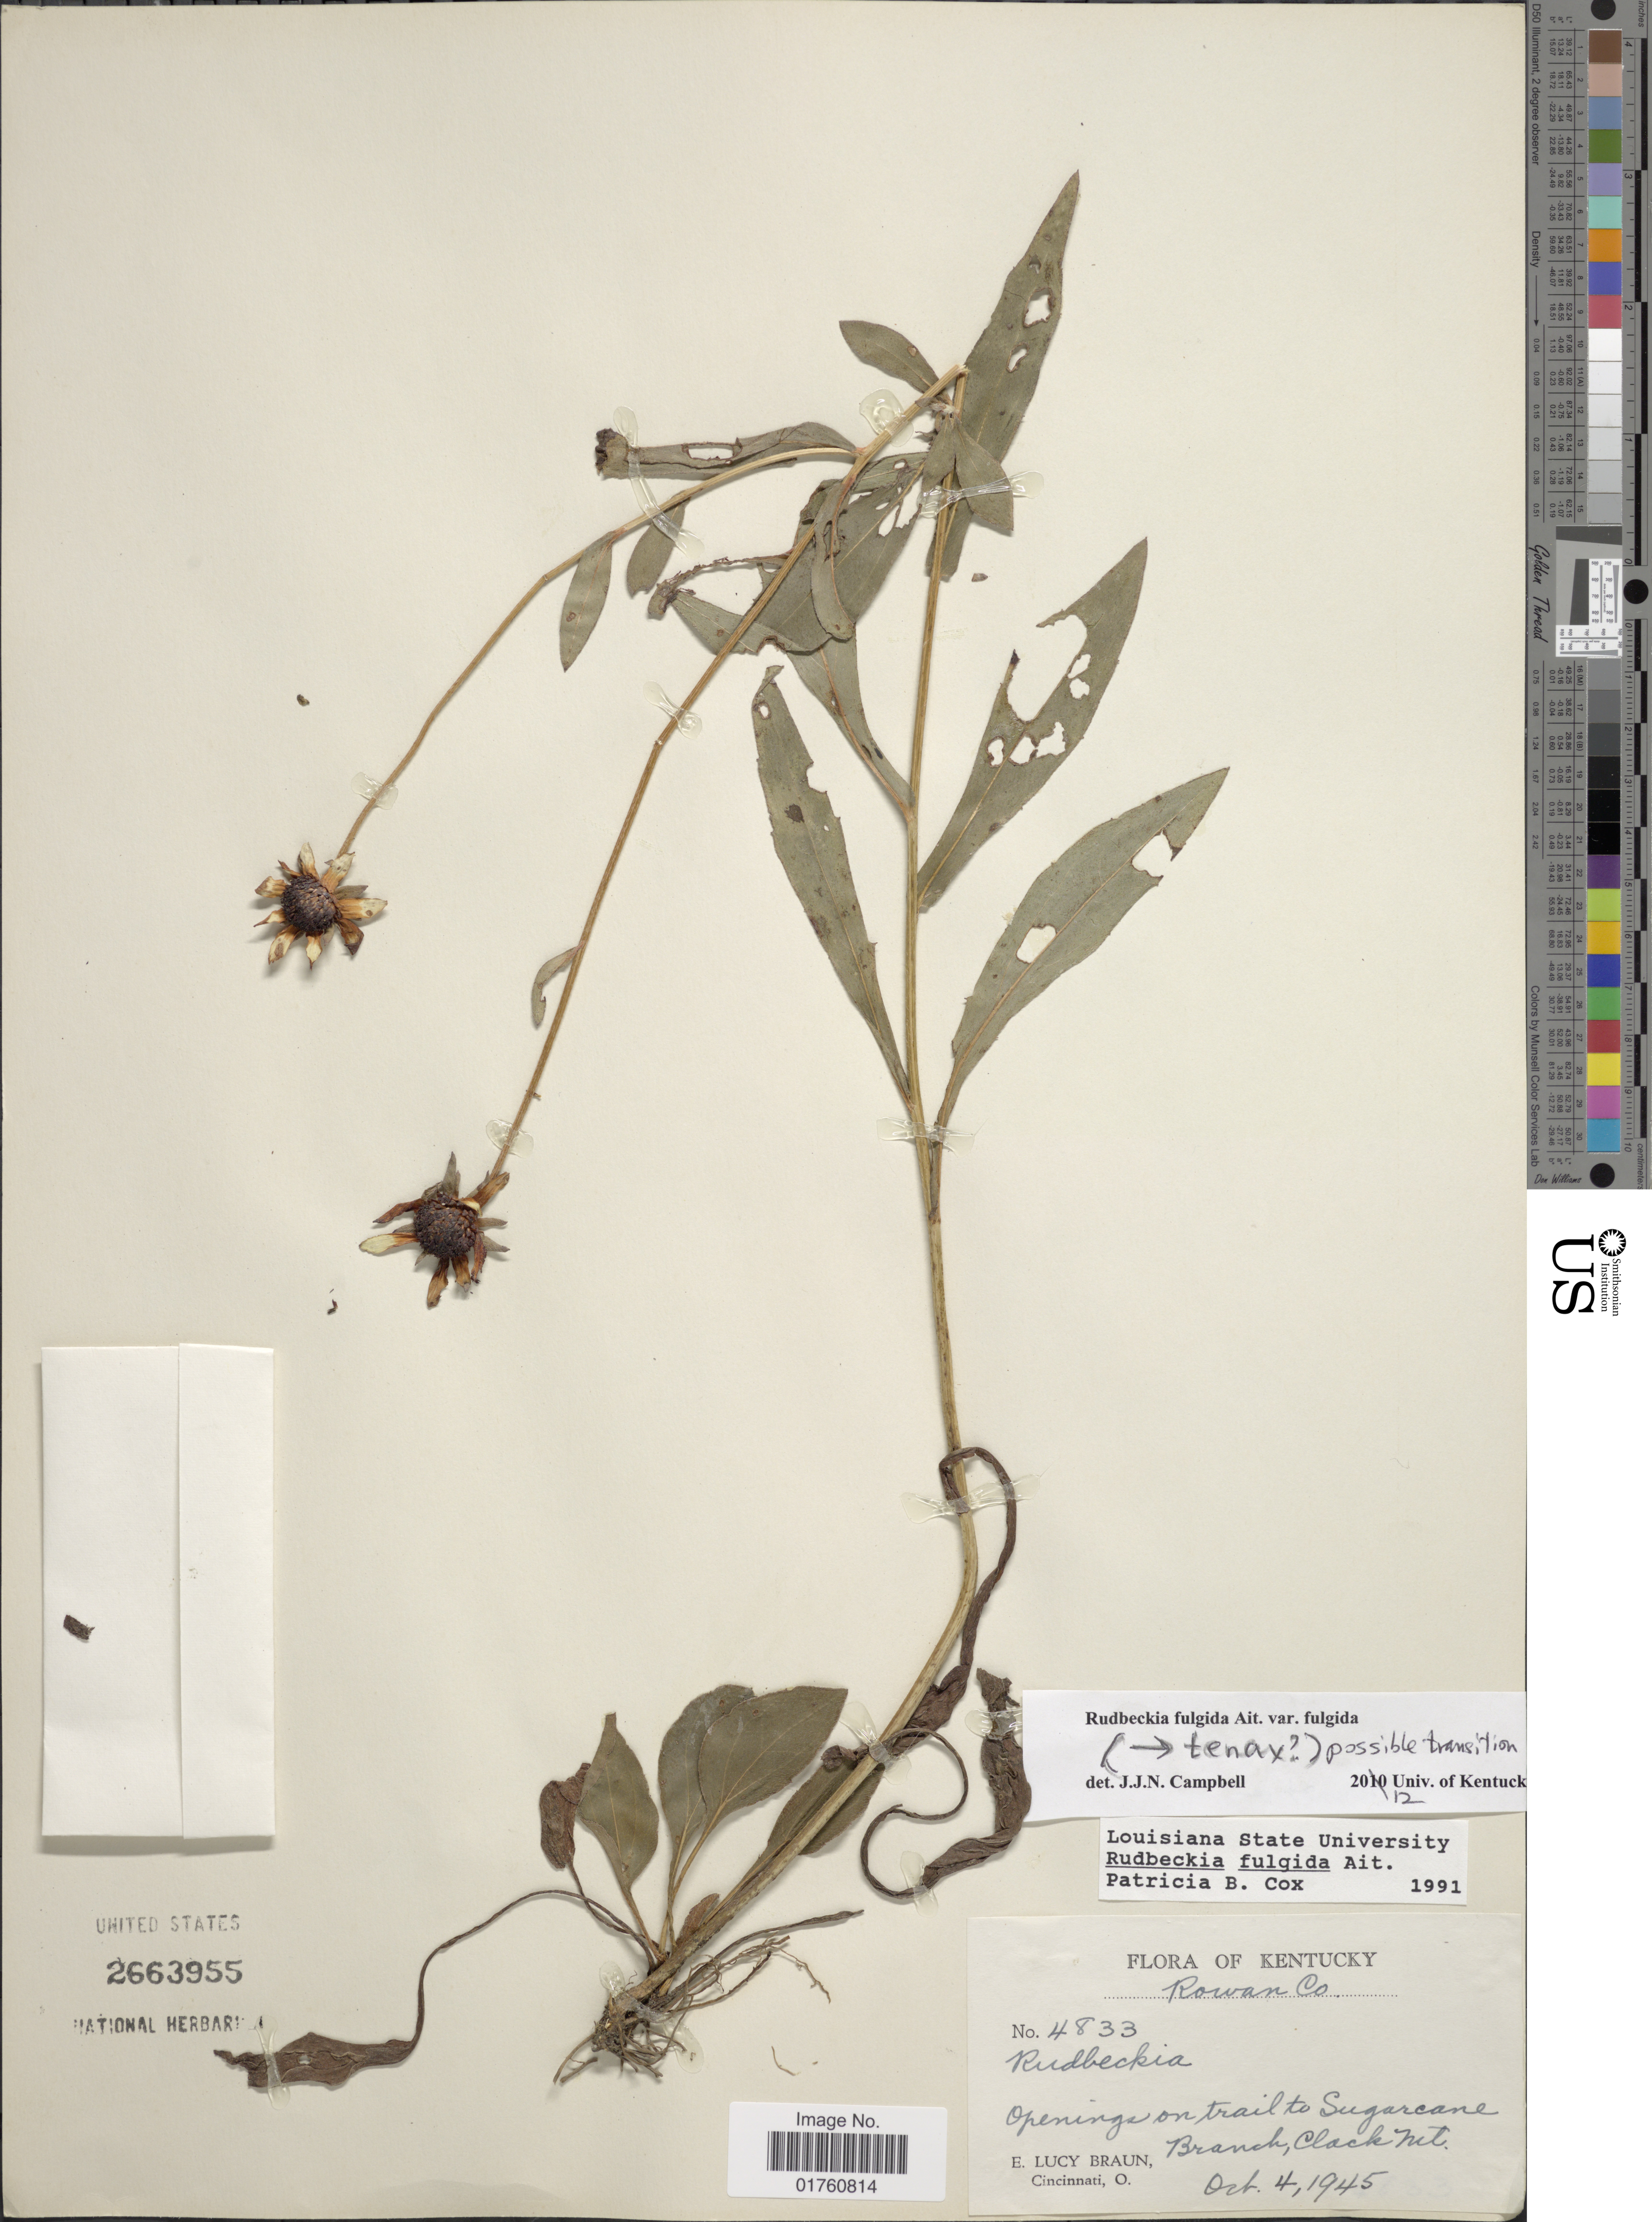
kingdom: Plantae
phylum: Tracheophyta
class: Magnoliopsida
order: Asterales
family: Asteraceae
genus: Rudbeckia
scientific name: Rudbeckia fulgida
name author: Aiton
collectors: E. L. Braun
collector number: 4833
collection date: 1945-10-04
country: United States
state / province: Kentucky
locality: Rowan Co, Openings on trail to Sugarcane, Branch, Clack Mt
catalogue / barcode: US 2663955